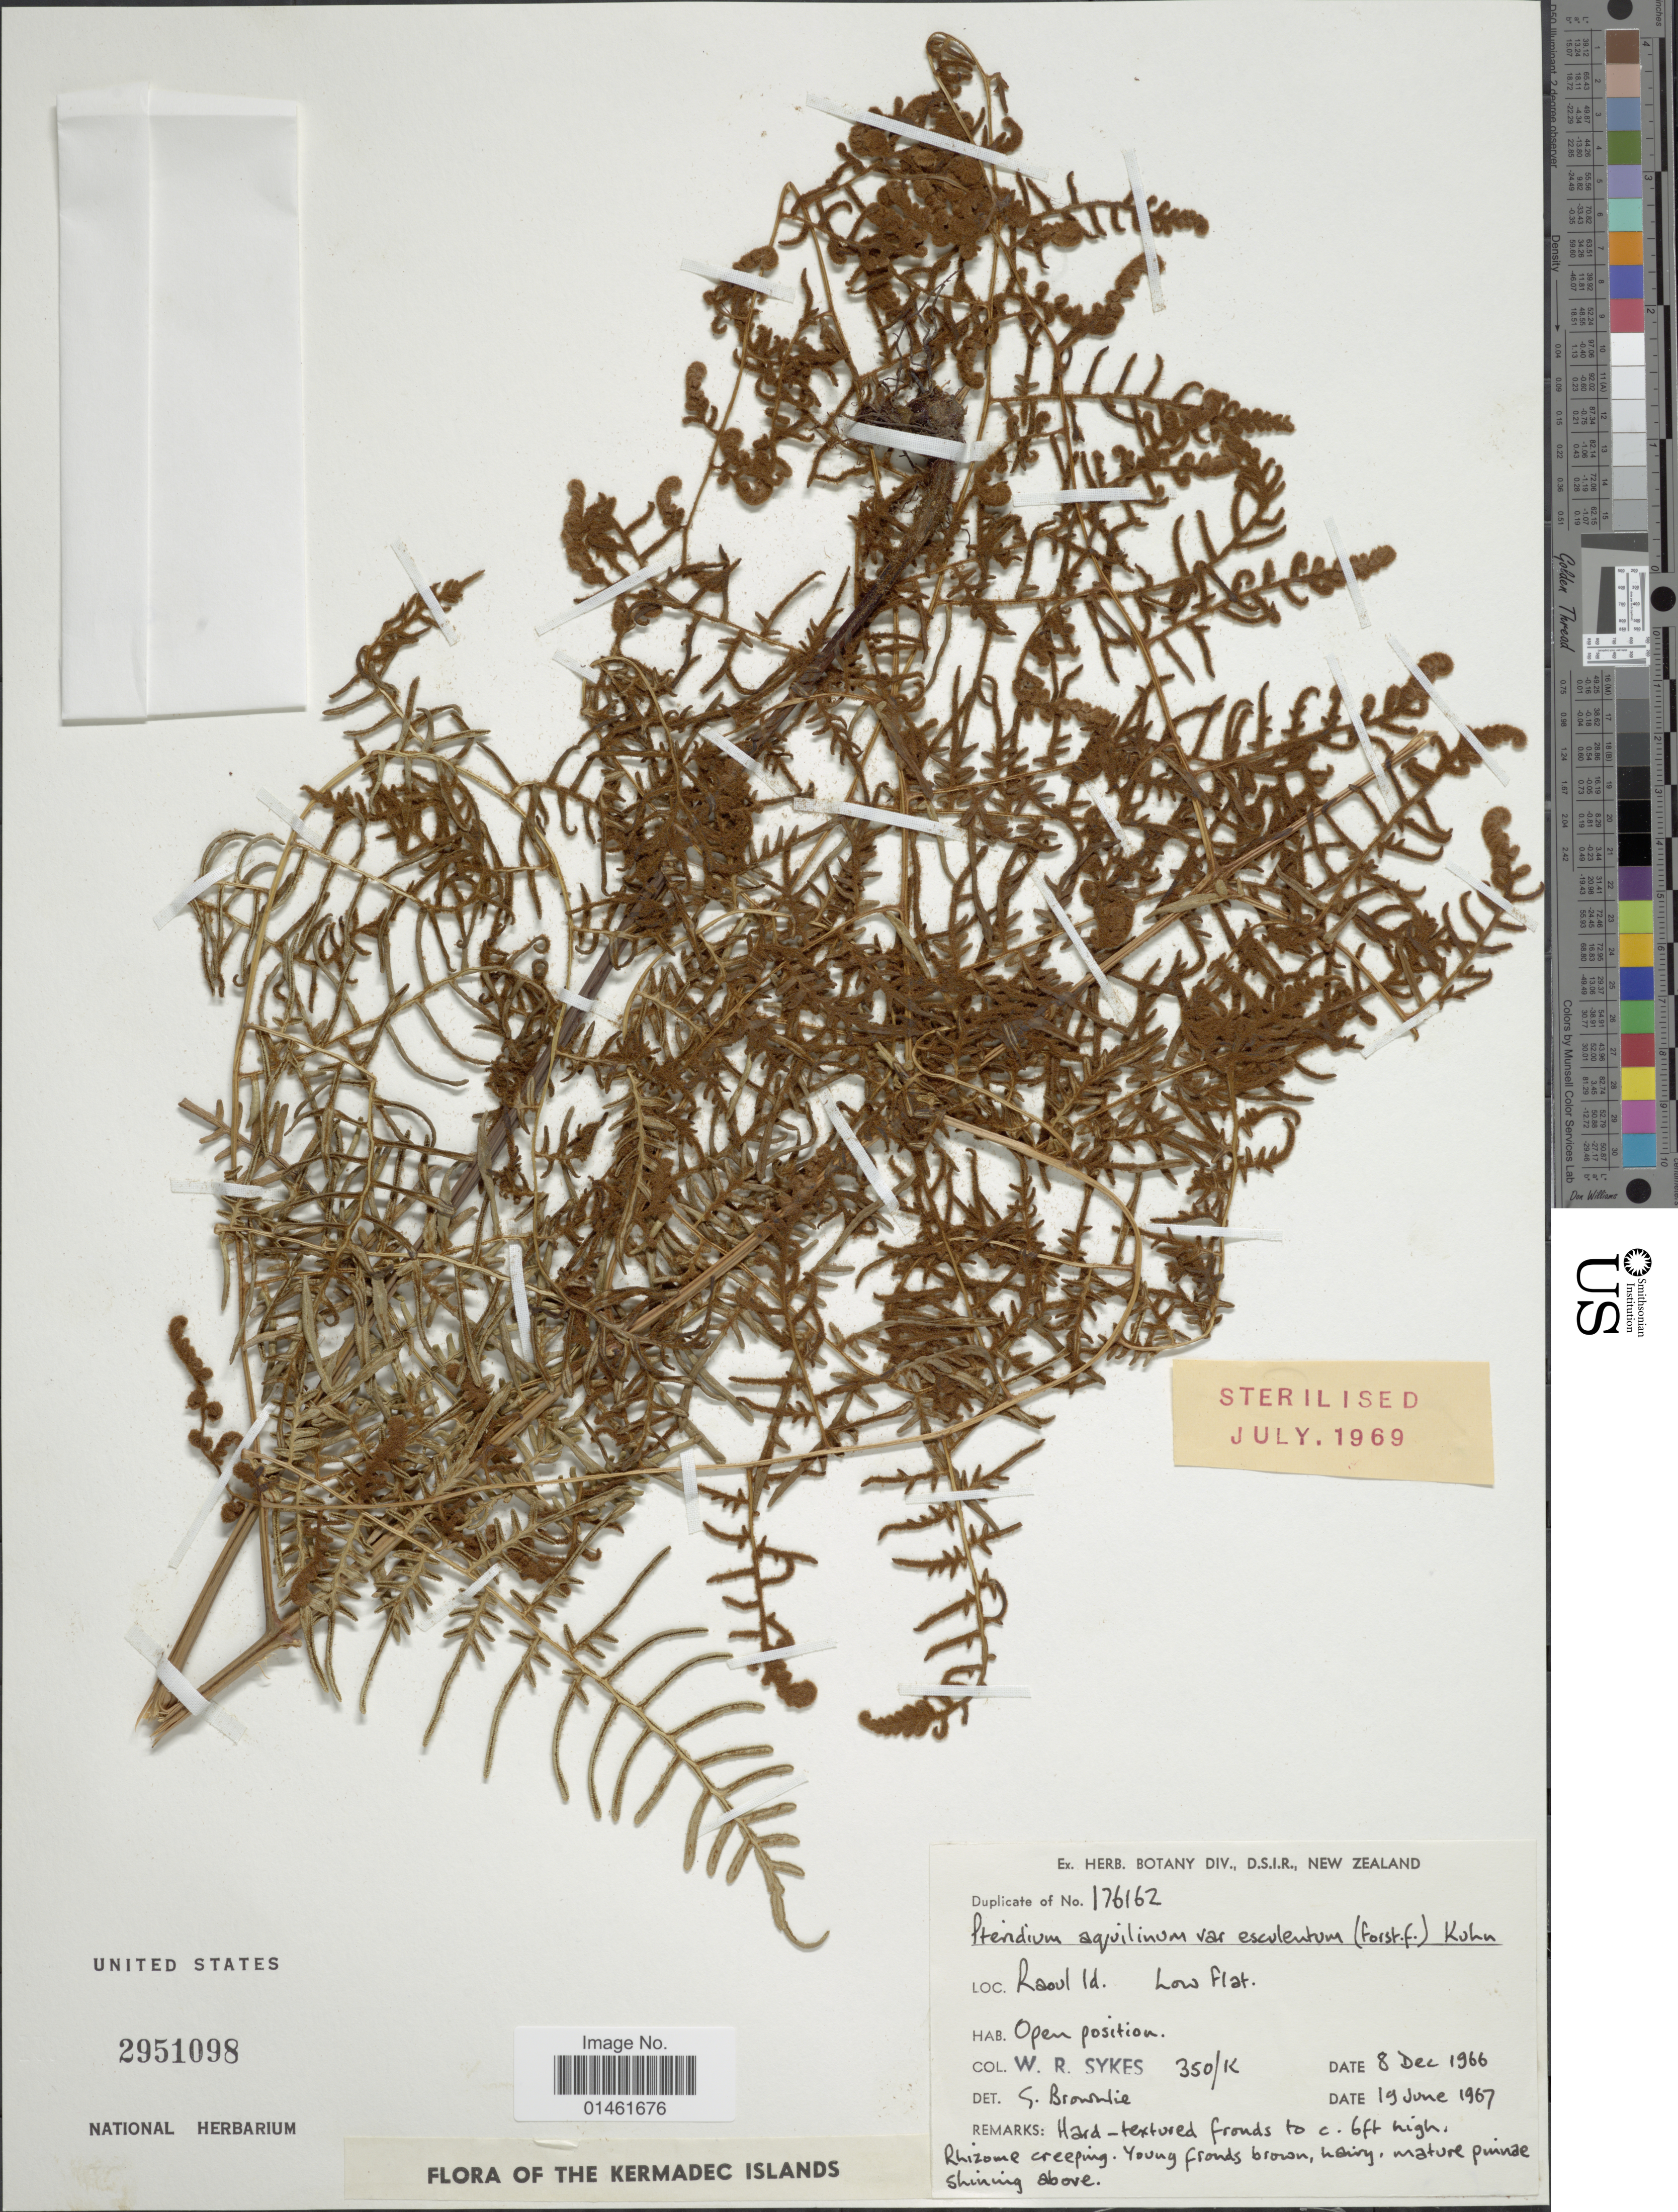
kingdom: Plantae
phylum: Tracheophyta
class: Polypodiopsida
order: Polypodiales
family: Dennstaedtiaceae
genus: Pteridium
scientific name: Pteridium esculentum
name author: (G. Forst.) Cockayne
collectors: W. R. Sykes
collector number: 350/K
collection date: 1966-12-08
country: New Zealand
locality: Raoul Id. Low flat.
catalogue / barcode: US 2951098